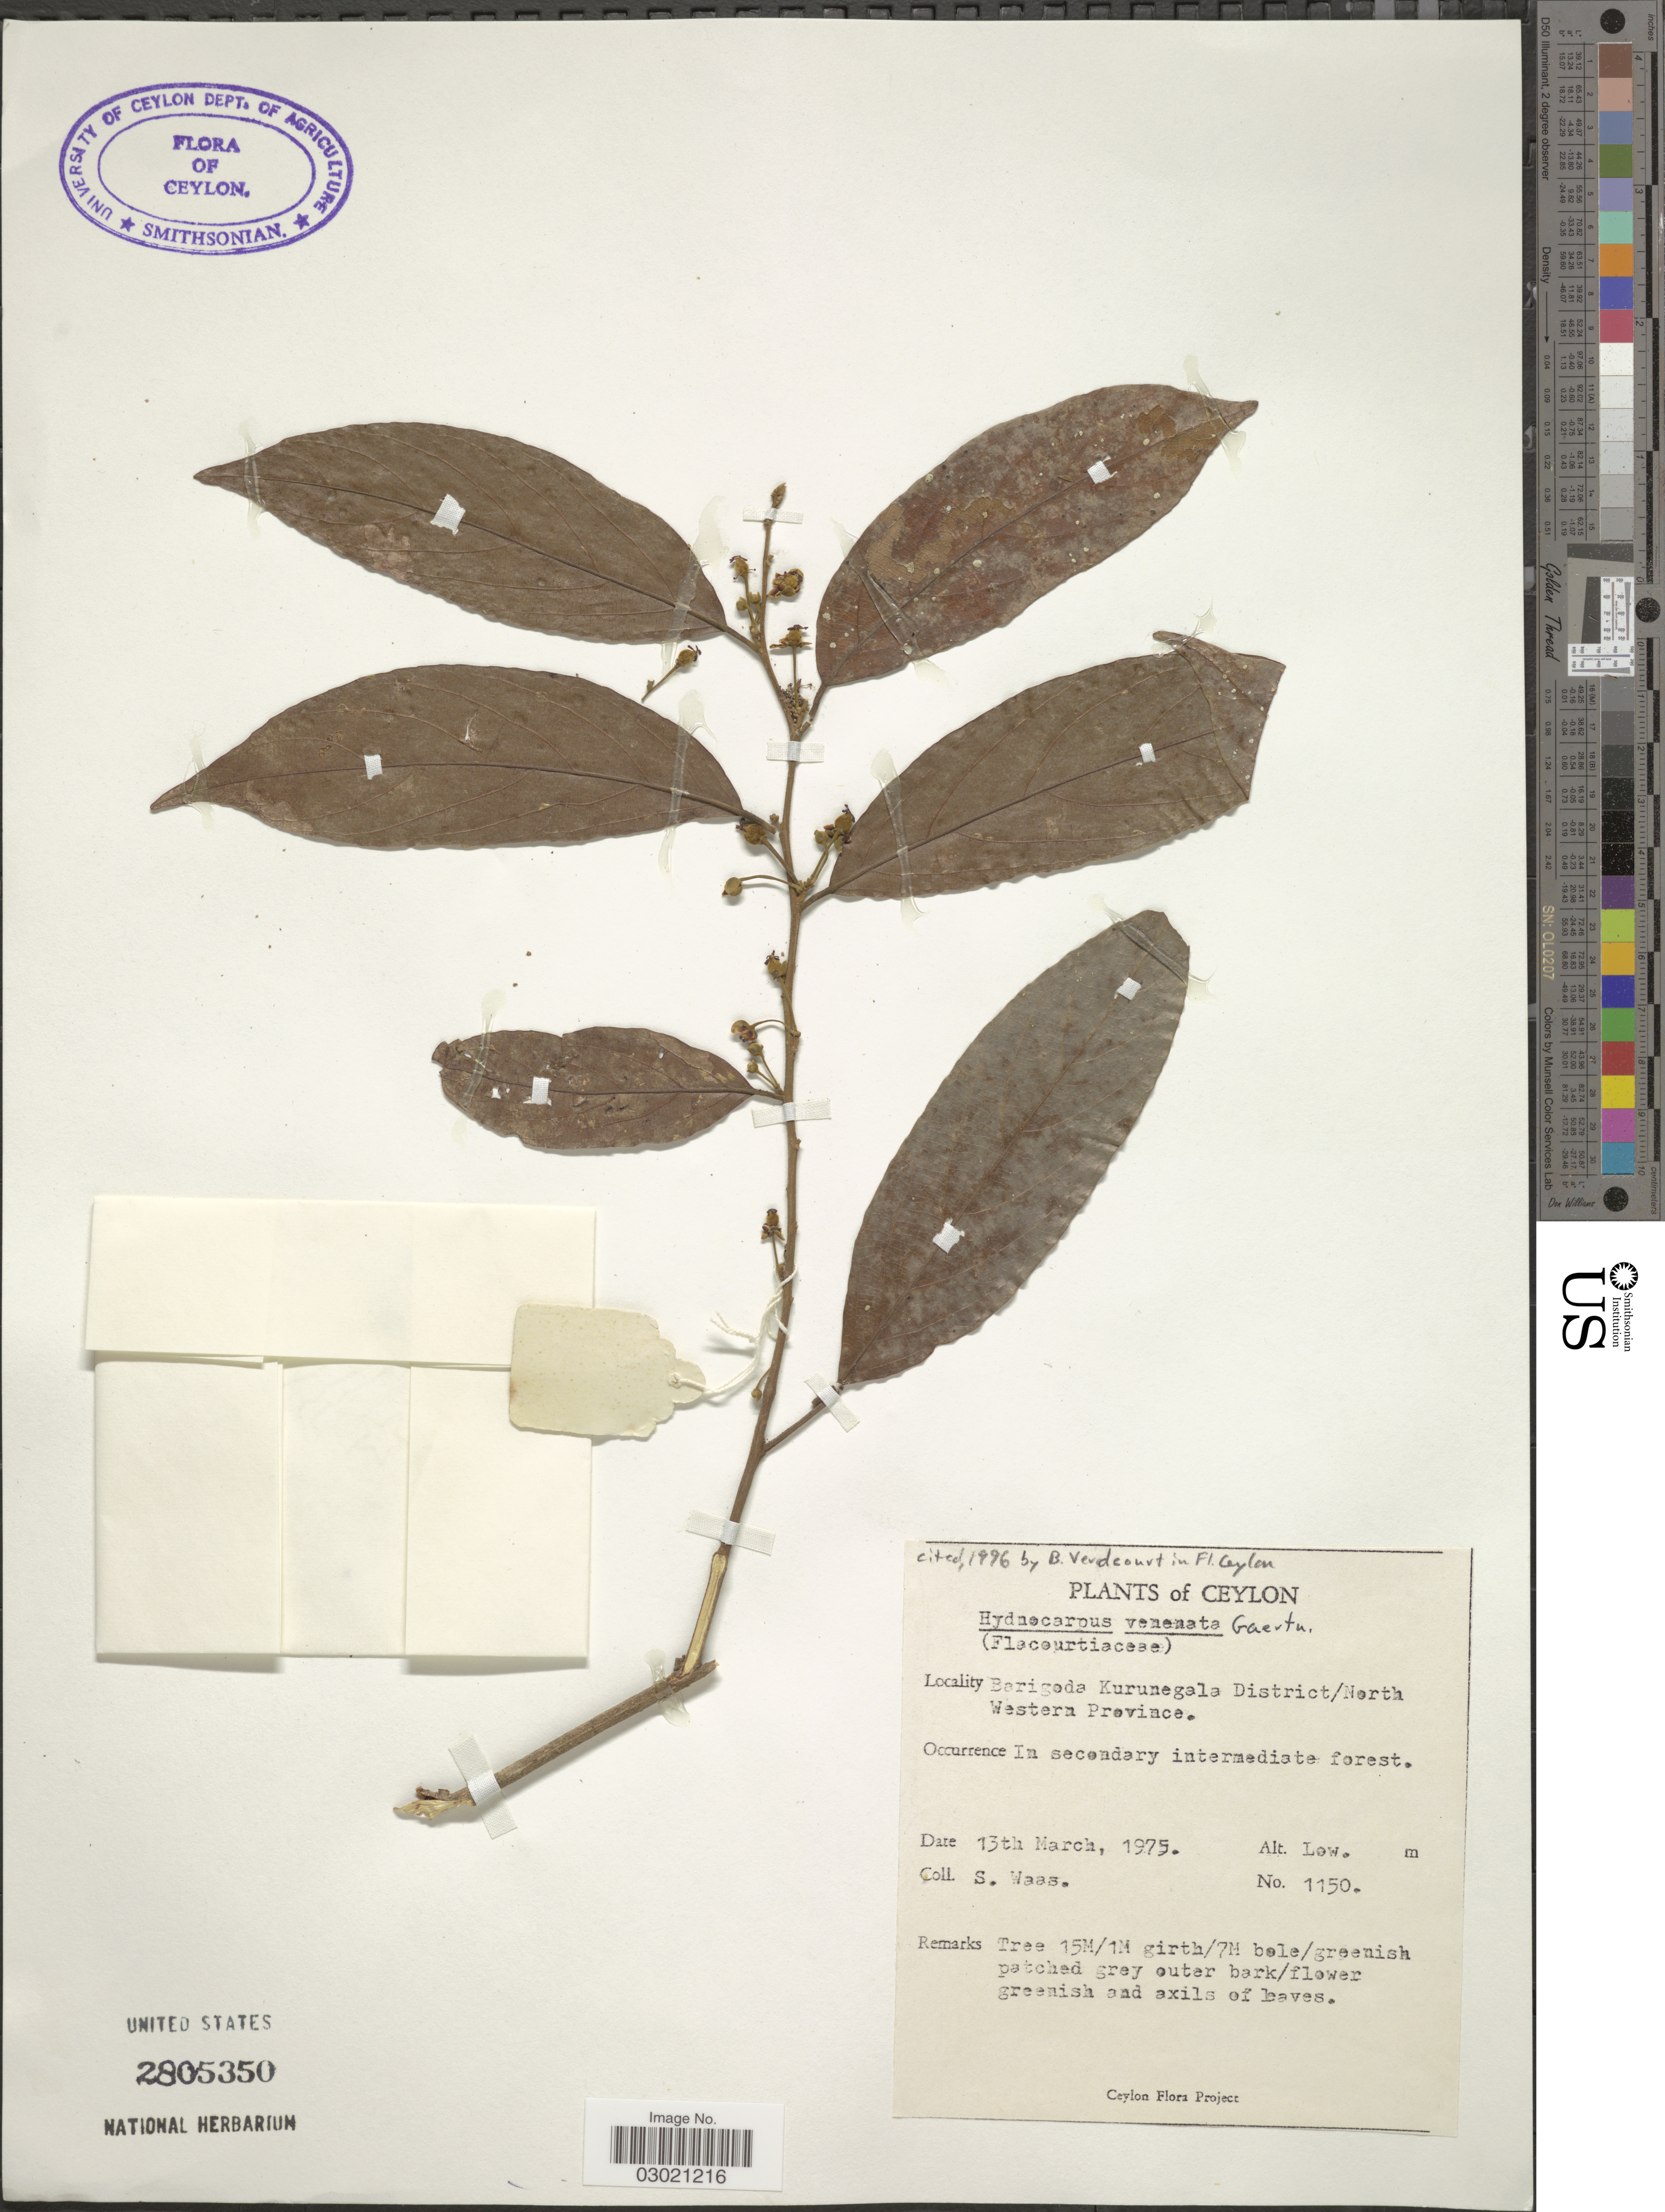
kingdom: Plantae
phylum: Tracheophyta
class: Magnoliopsida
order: Malpighiales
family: Achariaceae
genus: Hydnocarpus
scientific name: Hydnocarpus venenatus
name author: Gaertn.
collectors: S. Was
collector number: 1150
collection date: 1975-03-13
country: Sri Lanka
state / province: North Western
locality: Ceylon, Barigoda Kurunegala District.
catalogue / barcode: US 2805350